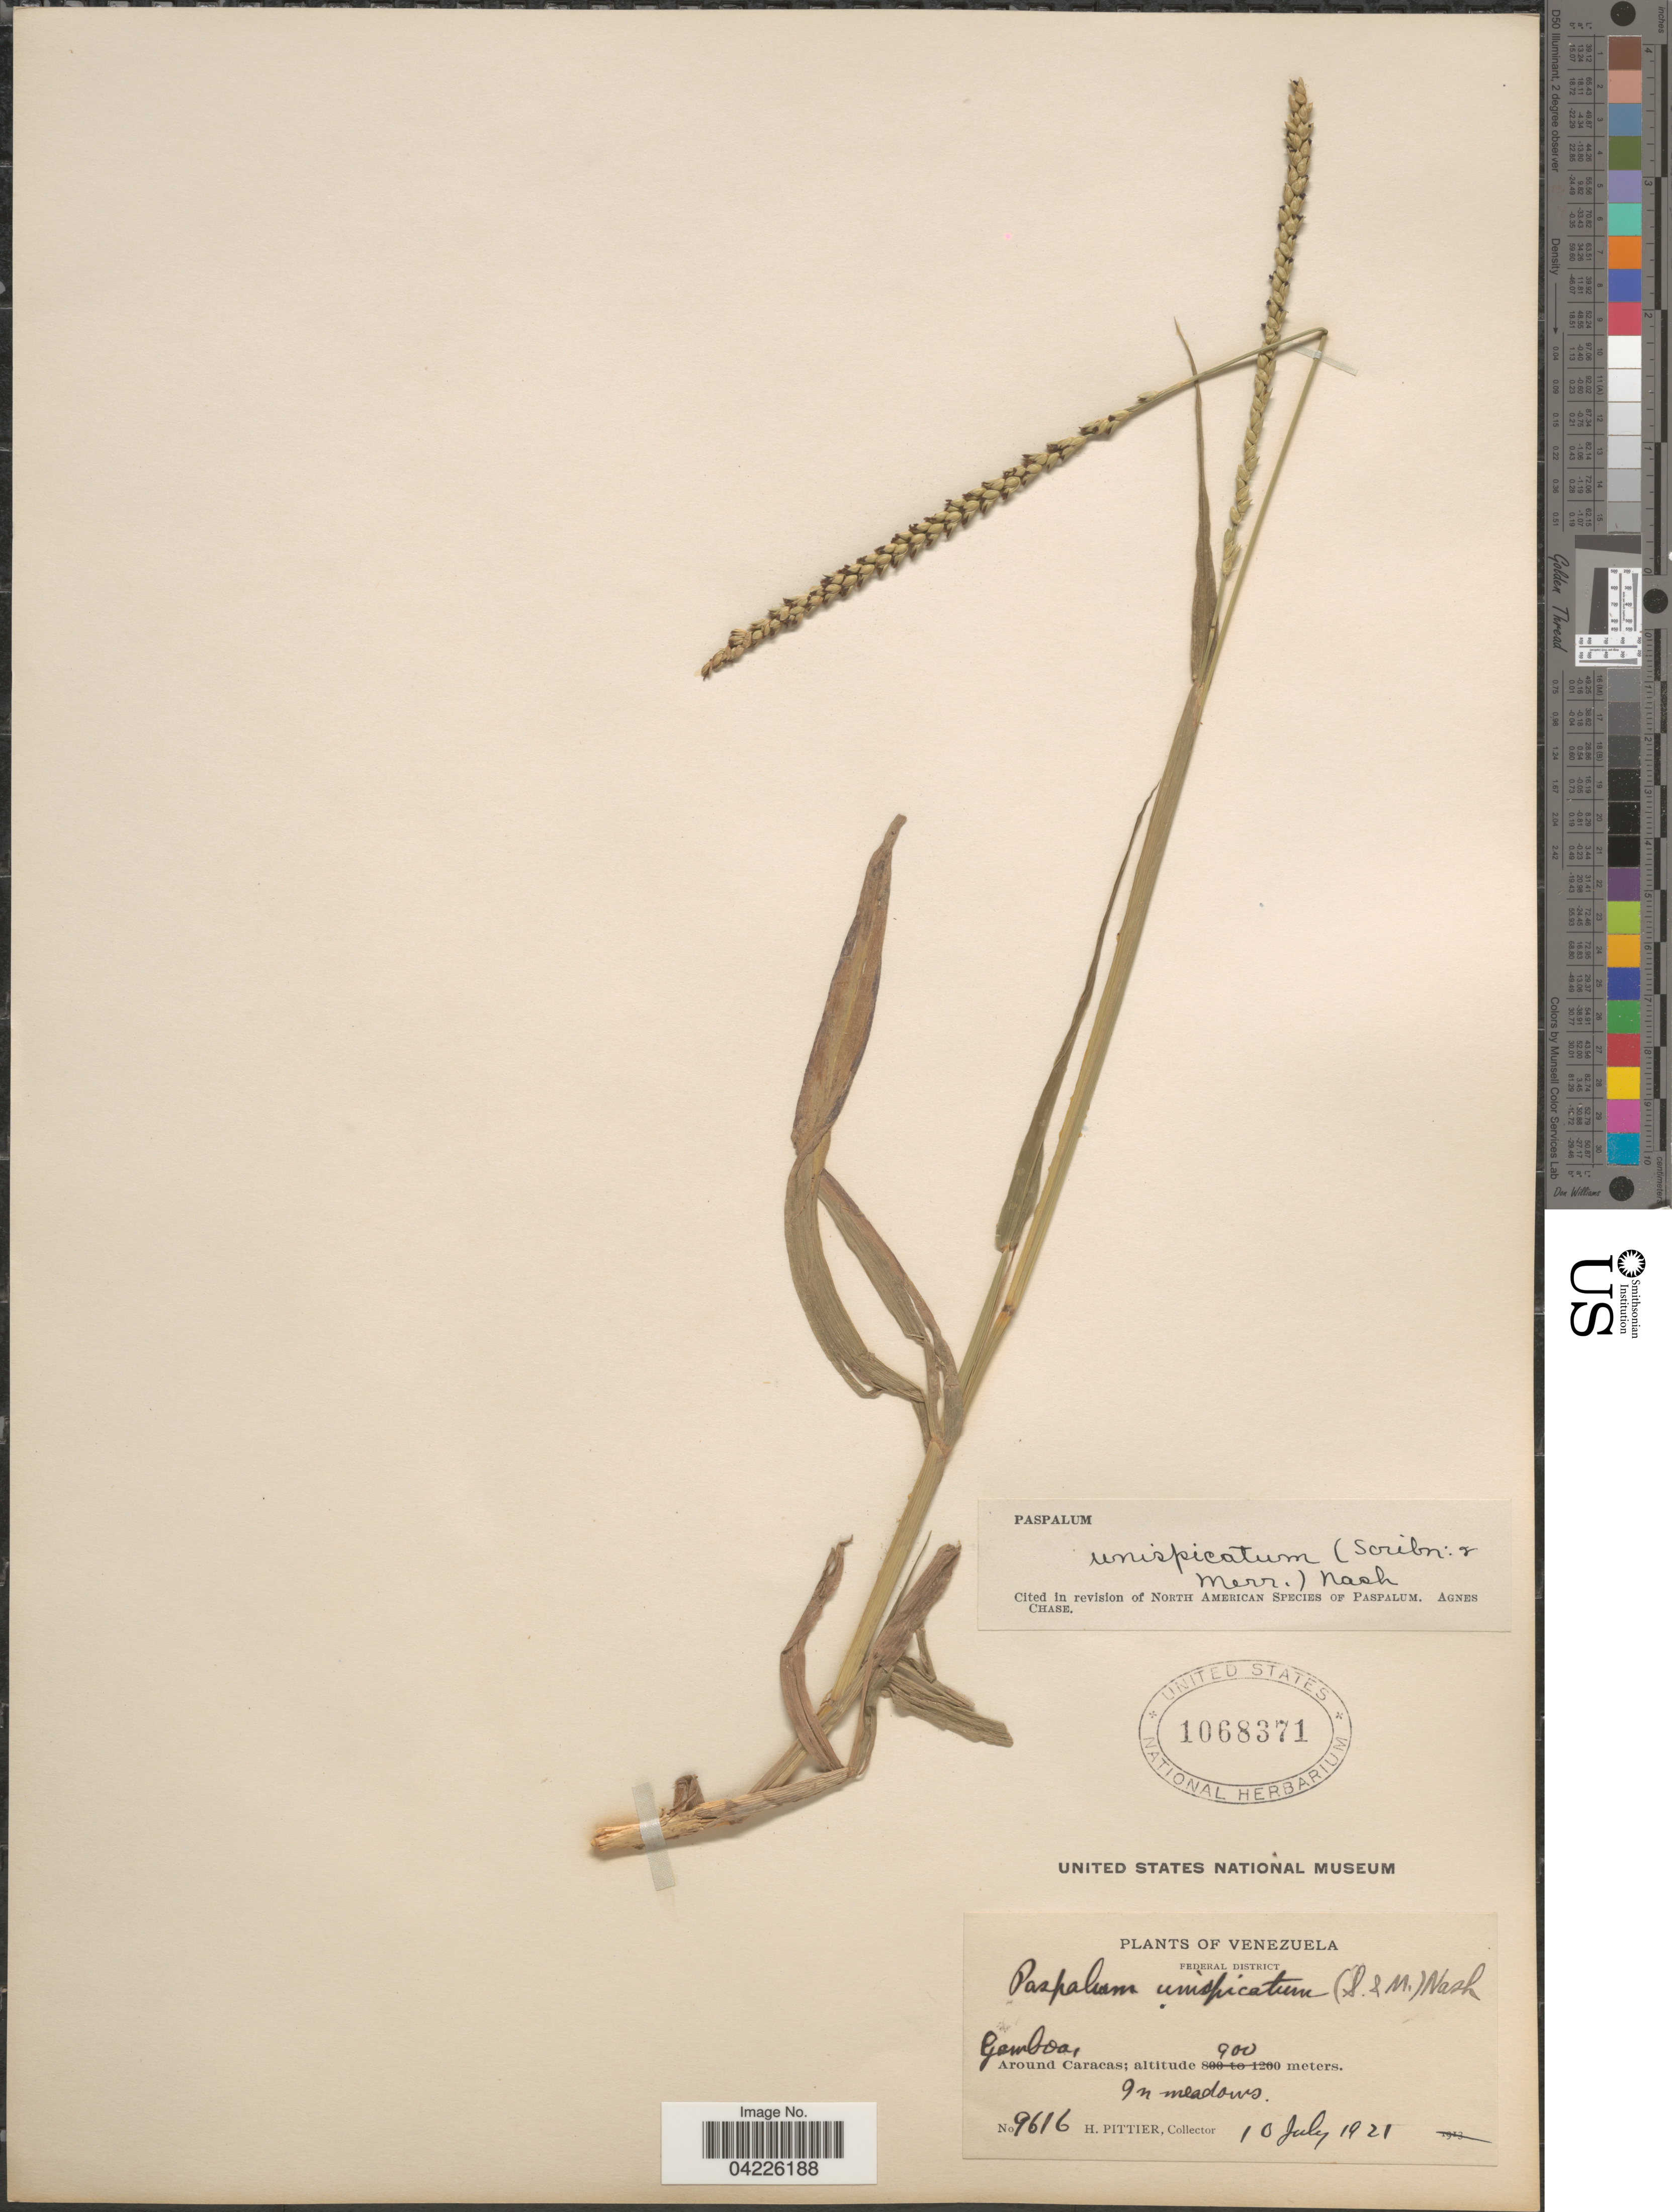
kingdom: Plantae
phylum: Tracheophyta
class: Liliopsida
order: Poales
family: Poaceae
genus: Paspalum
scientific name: Paspalum unispicatum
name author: (Scribn. & Merr.) Nash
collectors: H. F. Pittier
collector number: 9616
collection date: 1921-07-10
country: Venezuela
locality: Federal District. Gamboa, Around Caracas.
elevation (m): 900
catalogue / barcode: US 1068371